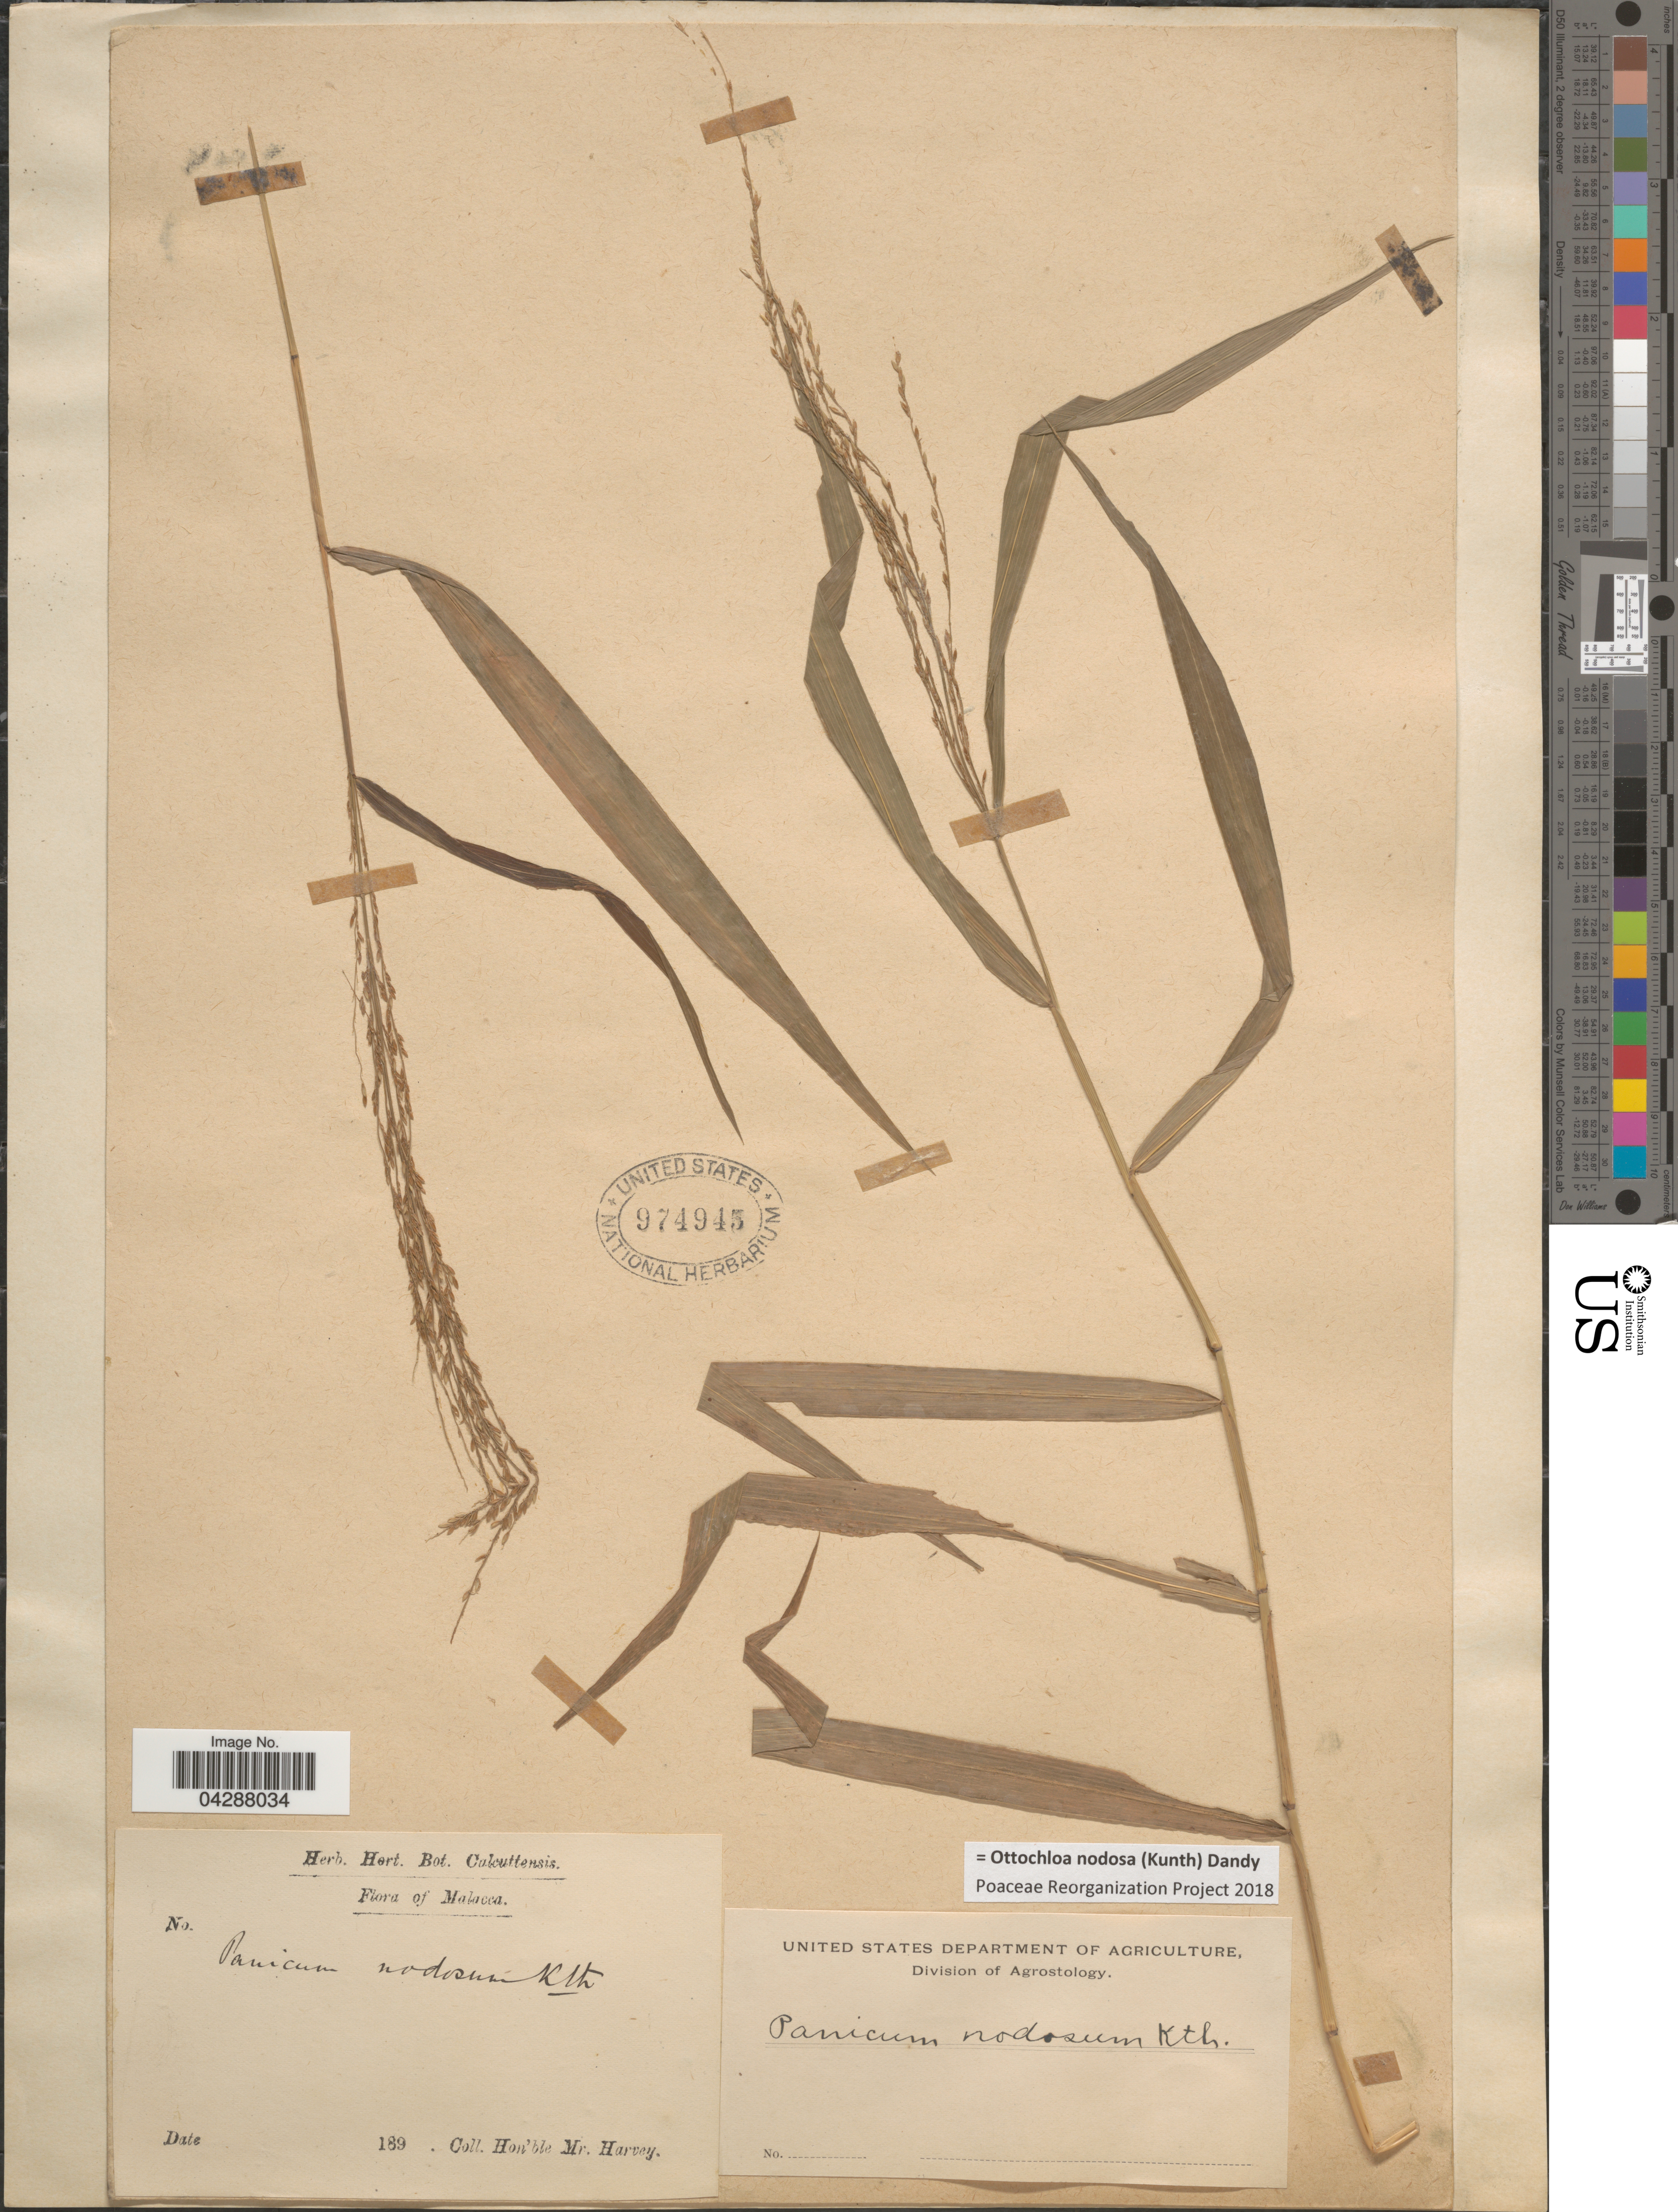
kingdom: Plantae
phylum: Tracheophyta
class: Liliopsida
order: Poales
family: Poaceae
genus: Ottochloa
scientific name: Ottochloa nodosa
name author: (Kunth) Dandy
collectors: H. Harvey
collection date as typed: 189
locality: Malacca.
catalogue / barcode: US 974945